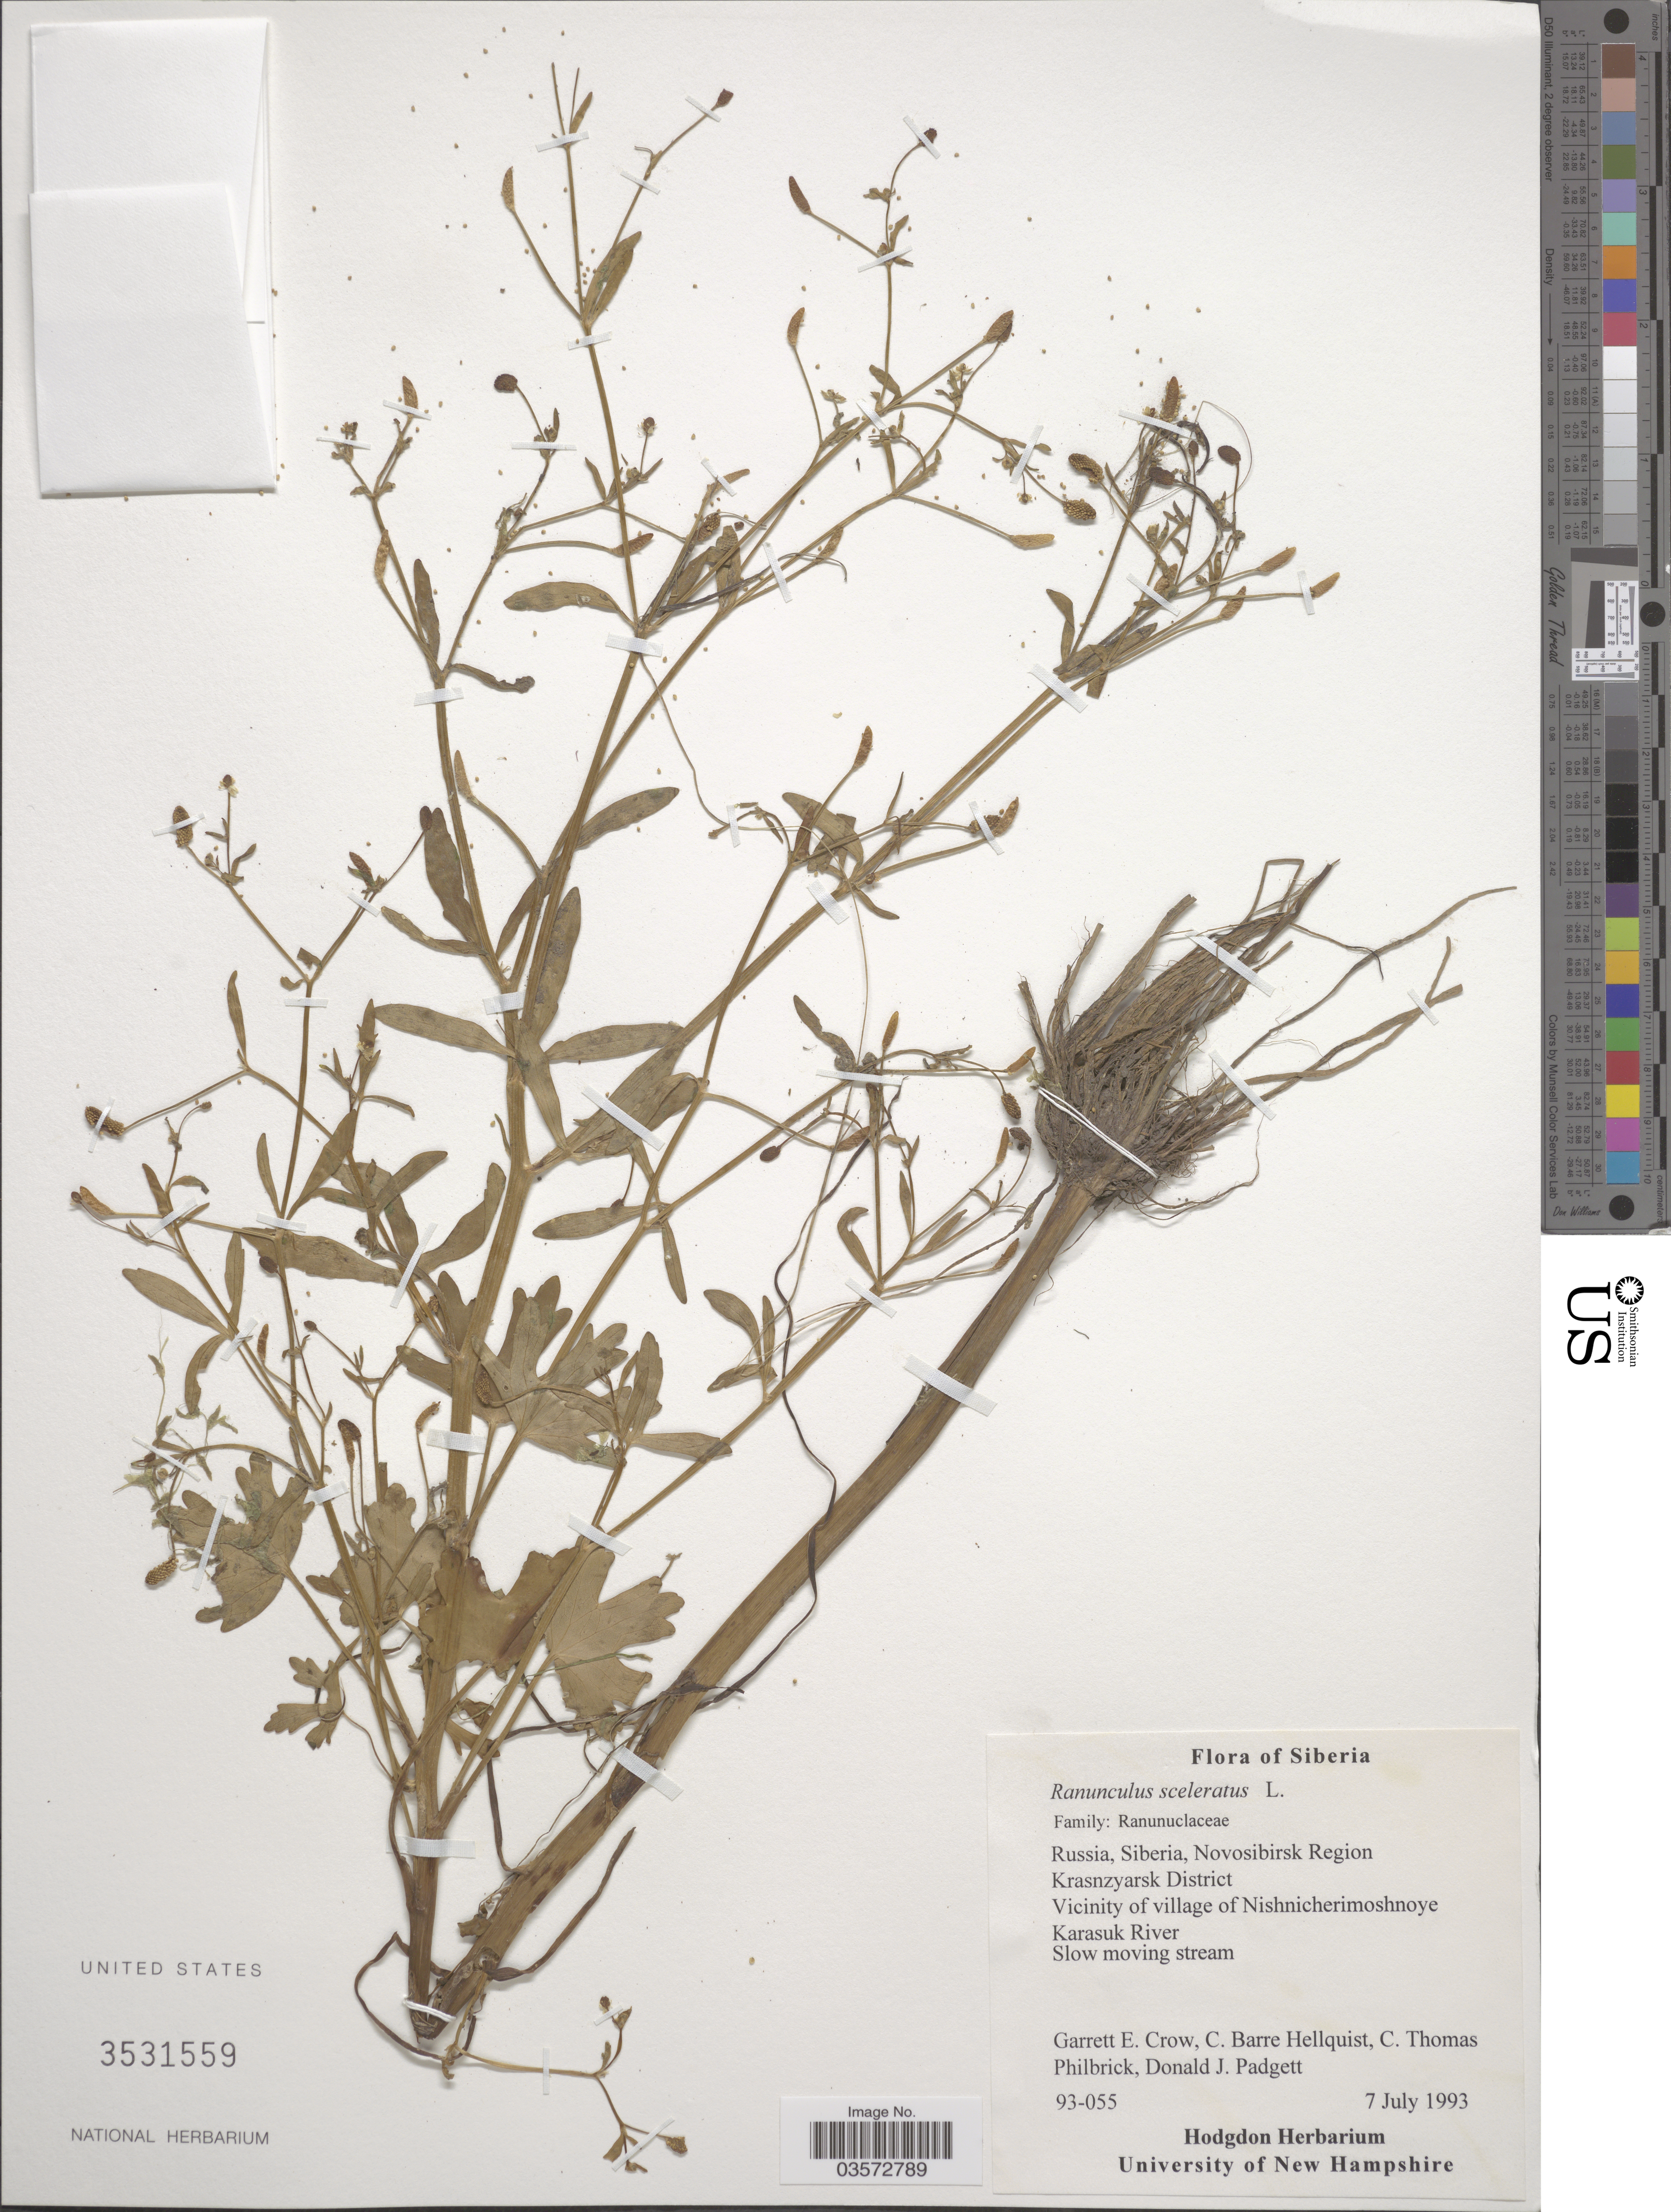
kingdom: Plantae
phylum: Tracheophyta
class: Magnoliopsida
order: Ranunculales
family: Ranunculaceae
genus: Ranunculus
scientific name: Ranunculus sceleratus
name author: L.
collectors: G. E. Crow, C. Hellquist, C. Philbrick & D. Padgett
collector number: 93-055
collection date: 1993-07-07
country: Russian Federation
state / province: Novosibirsk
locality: Siberia. Novosibirsk Region Krasnzyarsk District. Vicinity of village of Nishnicherimoshnoye, Karasuk River.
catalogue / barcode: US 3531559